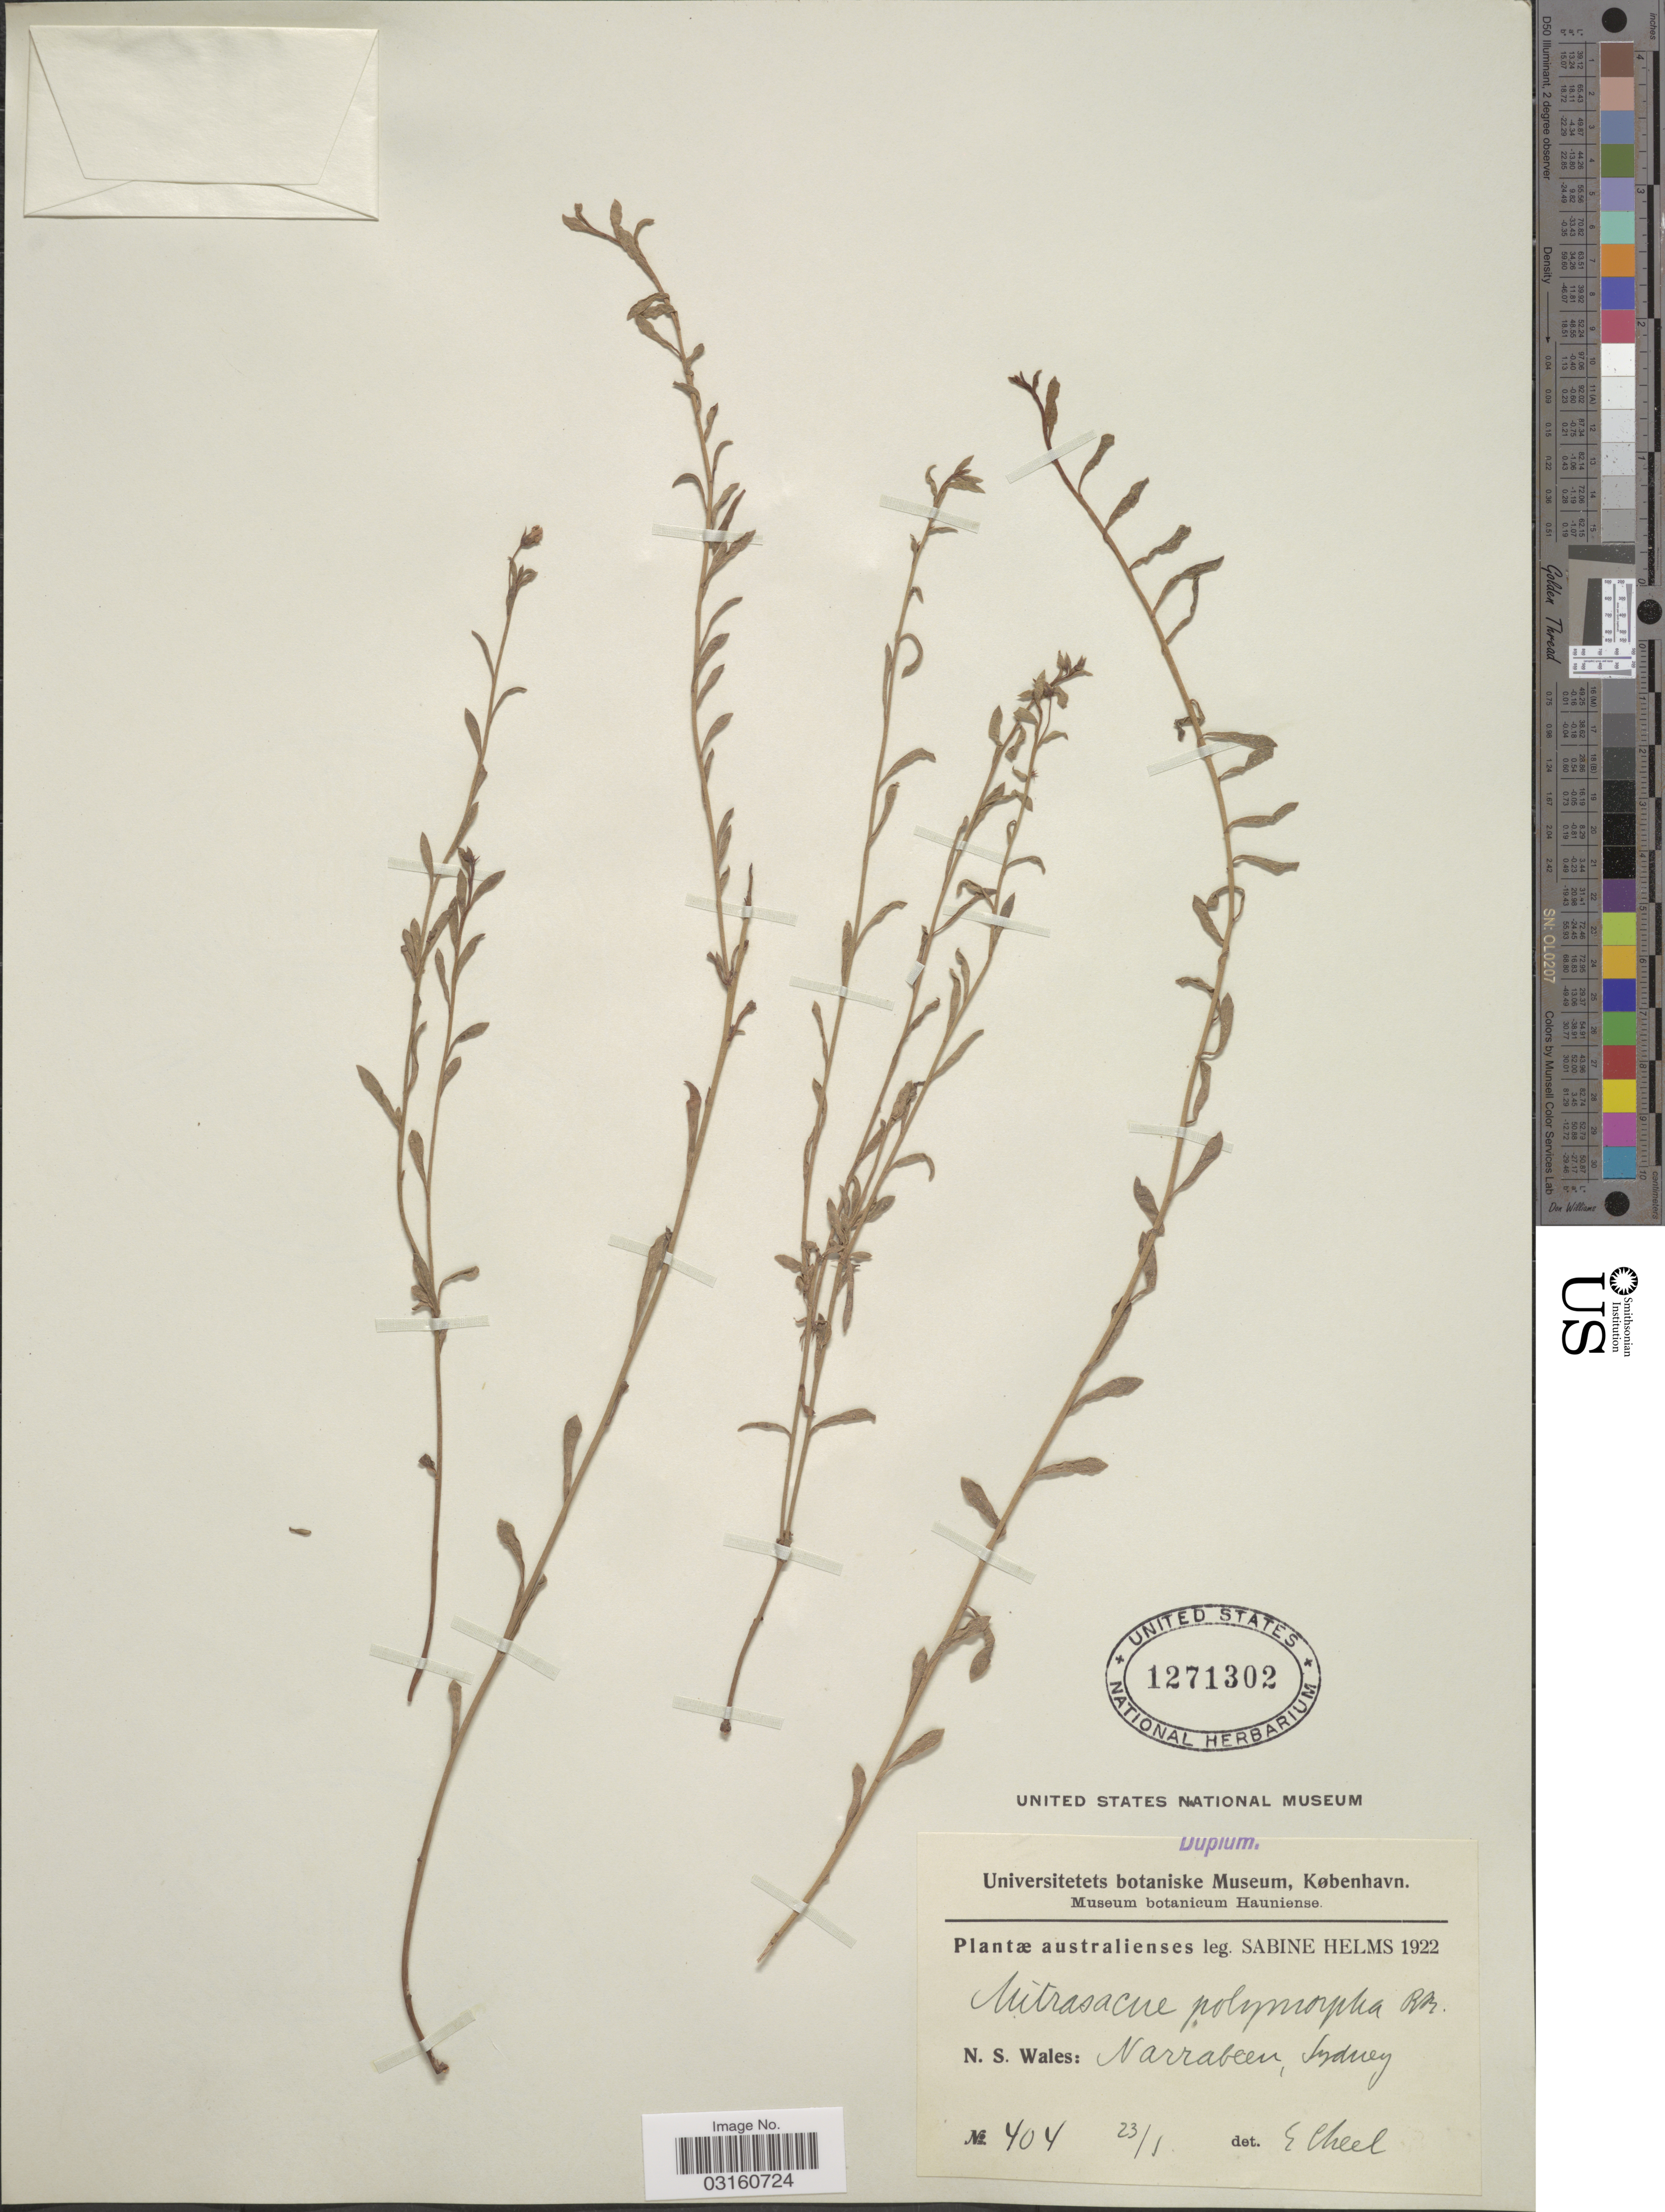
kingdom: Plantae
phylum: Tracheophyta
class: Magnoliopsida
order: Gentianales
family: Loganiaceae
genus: Mitrasacme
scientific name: Mitrasacme polymorpha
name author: R. Br.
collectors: S. Helms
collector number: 404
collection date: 1922-01-23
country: Australia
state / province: New South Wales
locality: Narrabeen, Sydney.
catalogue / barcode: US 1271302